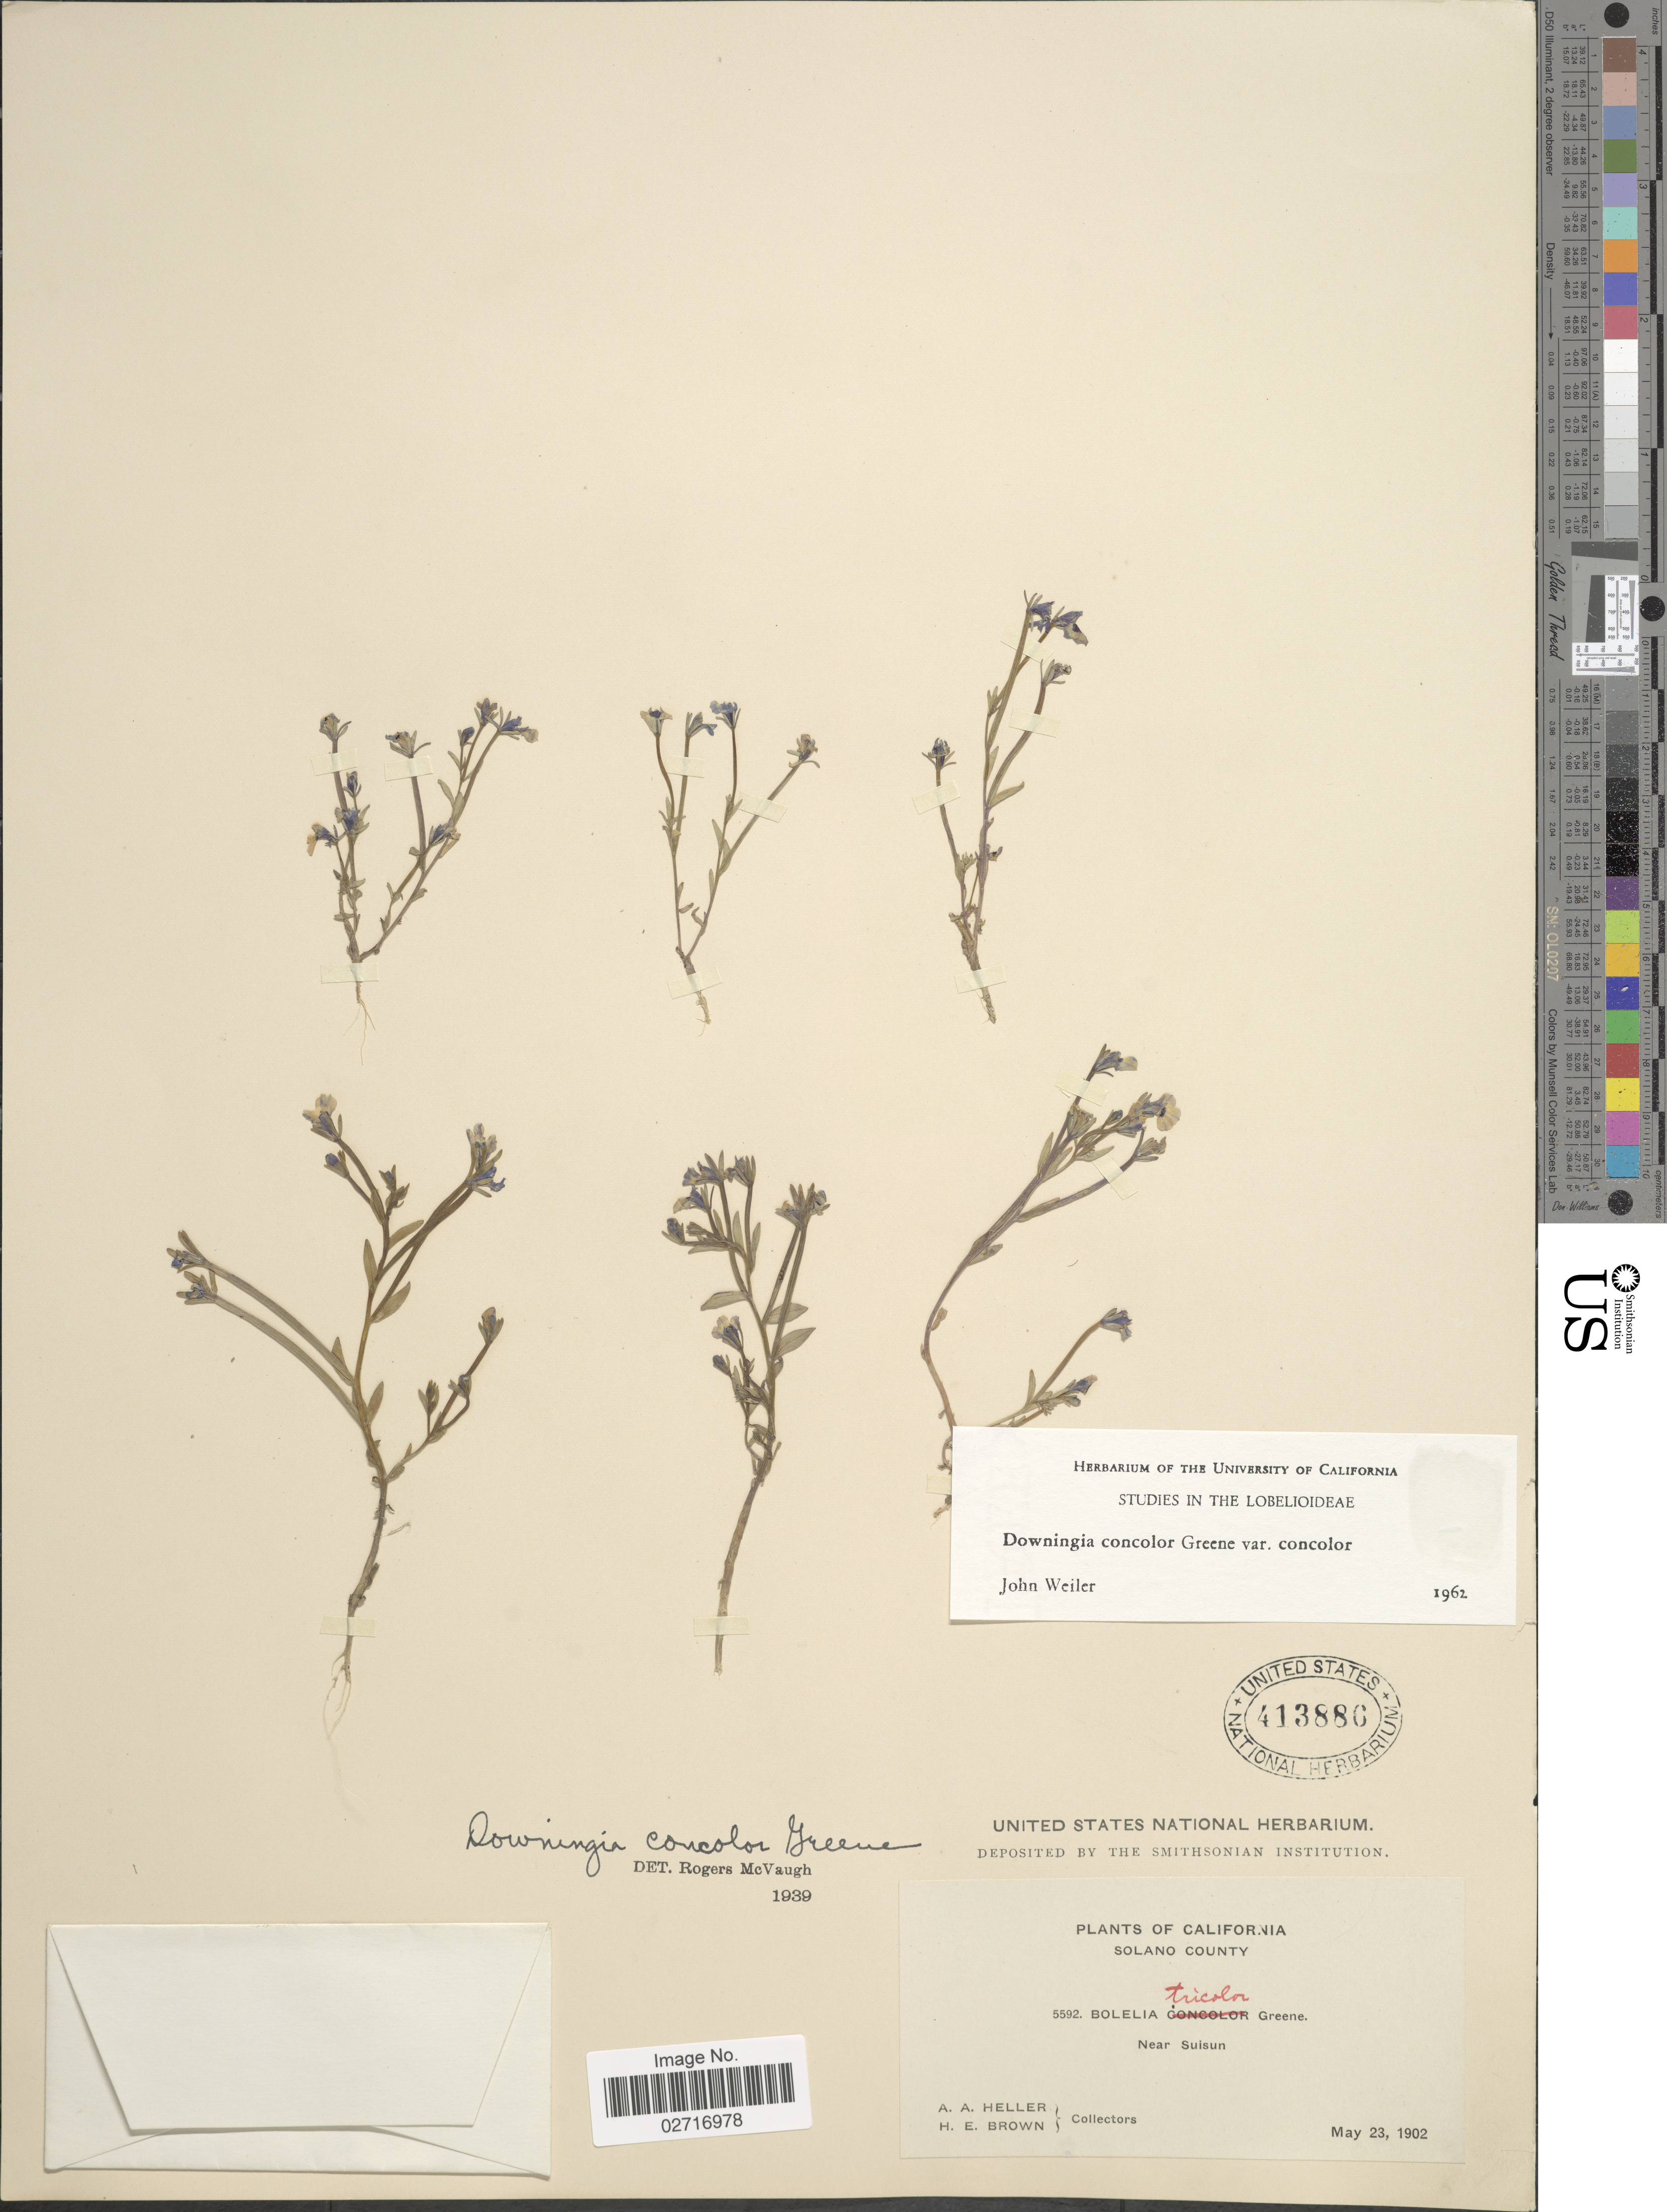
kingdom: Plantae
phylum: Tracheophyta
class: Magnoliopsida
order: Asterales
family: Campanulaceae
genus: Downingia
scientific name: Downingia concolor var. concolor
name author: Greene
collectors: A. A. Heller & H. E. Brown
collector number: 5592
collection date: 1902-05-23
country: United States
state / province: California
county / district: Solano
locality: Solano County, Near Suisun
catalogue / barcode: US 413880